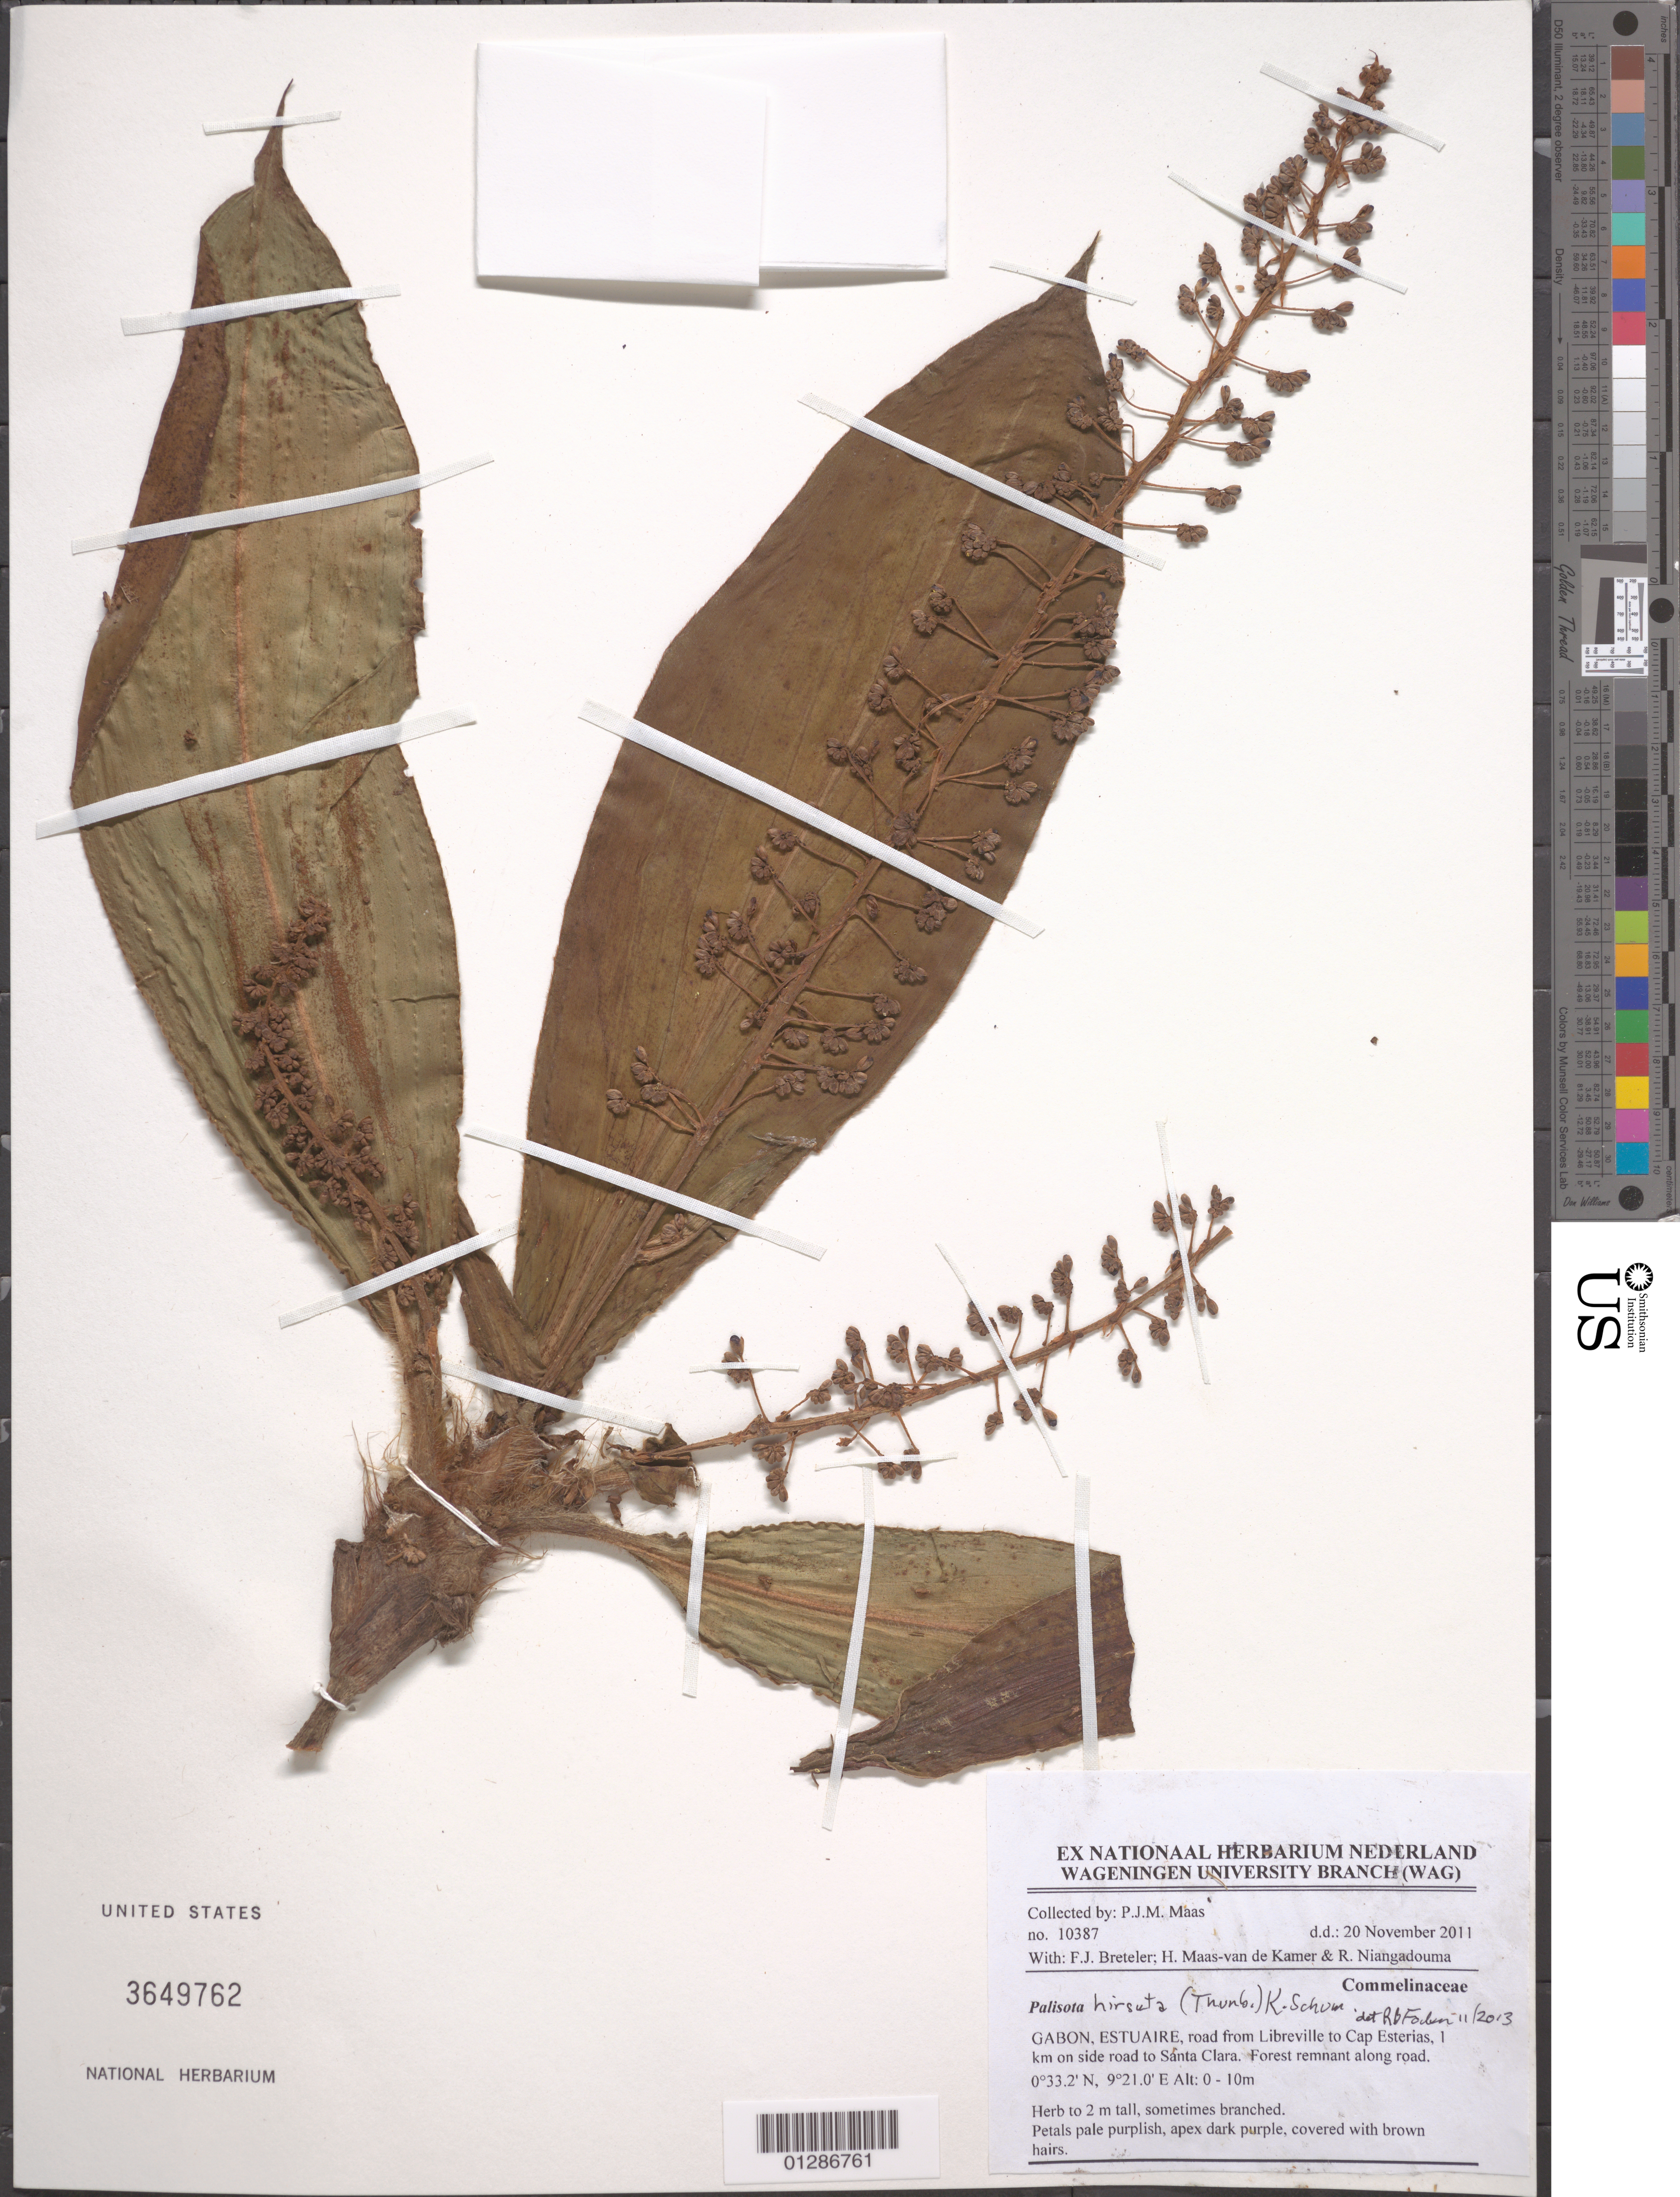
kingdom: Plantae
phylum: Tracheophyta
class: Liliopsida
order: Commelinales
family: Commelinaceae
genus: Palisota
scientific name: Palisota hirsuta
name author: (Thunb.) K. Schum.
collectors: P. Maas, F. J. Breteler, H. Maas van de Kamer & R. Niangadouma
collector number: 10387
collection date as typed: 20 Nov 2011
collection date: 2011-11-20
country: Gabon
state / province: Estuaire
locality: Road from Libreville to Cap Esterias, 1 km on side road to Santa Clara.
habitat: Herb.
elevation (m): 0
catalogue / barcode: US 3649762